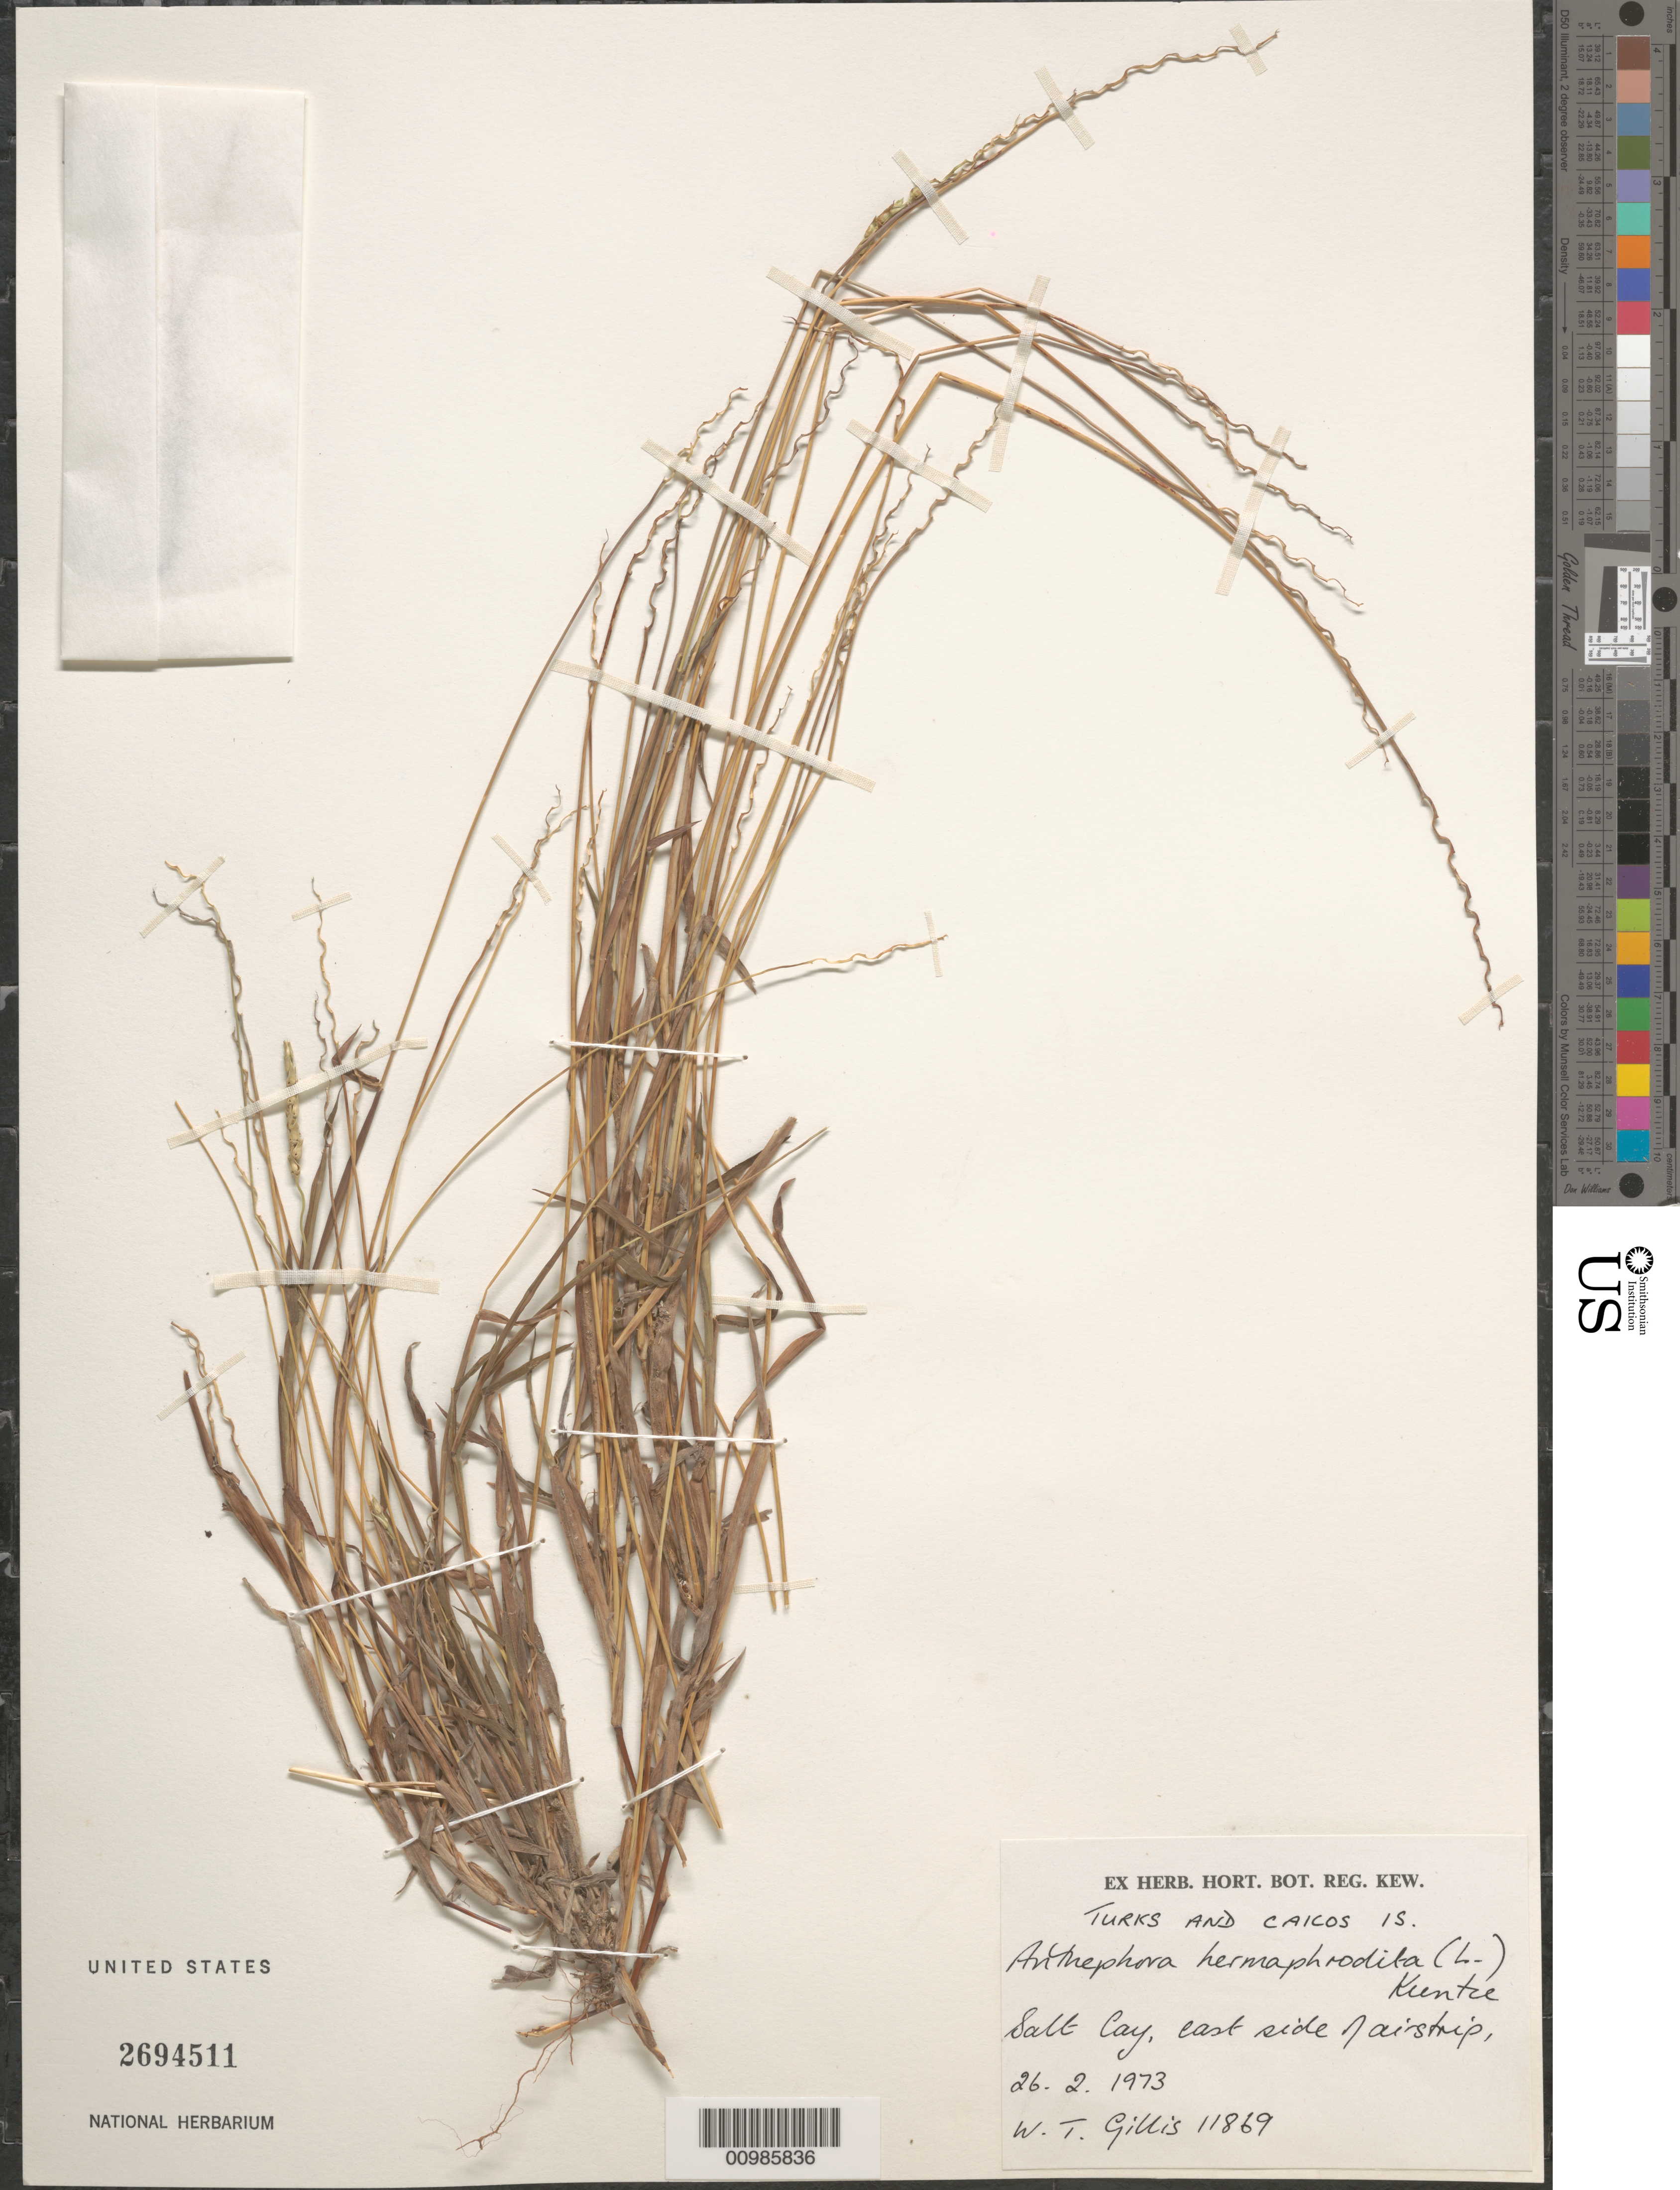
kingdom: Plantae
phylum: Tracheophyta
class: Liliopsida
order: Poales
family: Poaceae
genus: Anthephora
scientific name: Anthephora hermaphrodita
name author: (L.) Kuntze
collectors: W. T. Gillis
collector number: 11869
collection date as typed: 26 Feb 1973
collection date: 1973-02-26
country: Turks and Caicos Islands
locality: Salt Cay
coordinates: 0 N, 0 E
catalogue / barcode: US 2694511